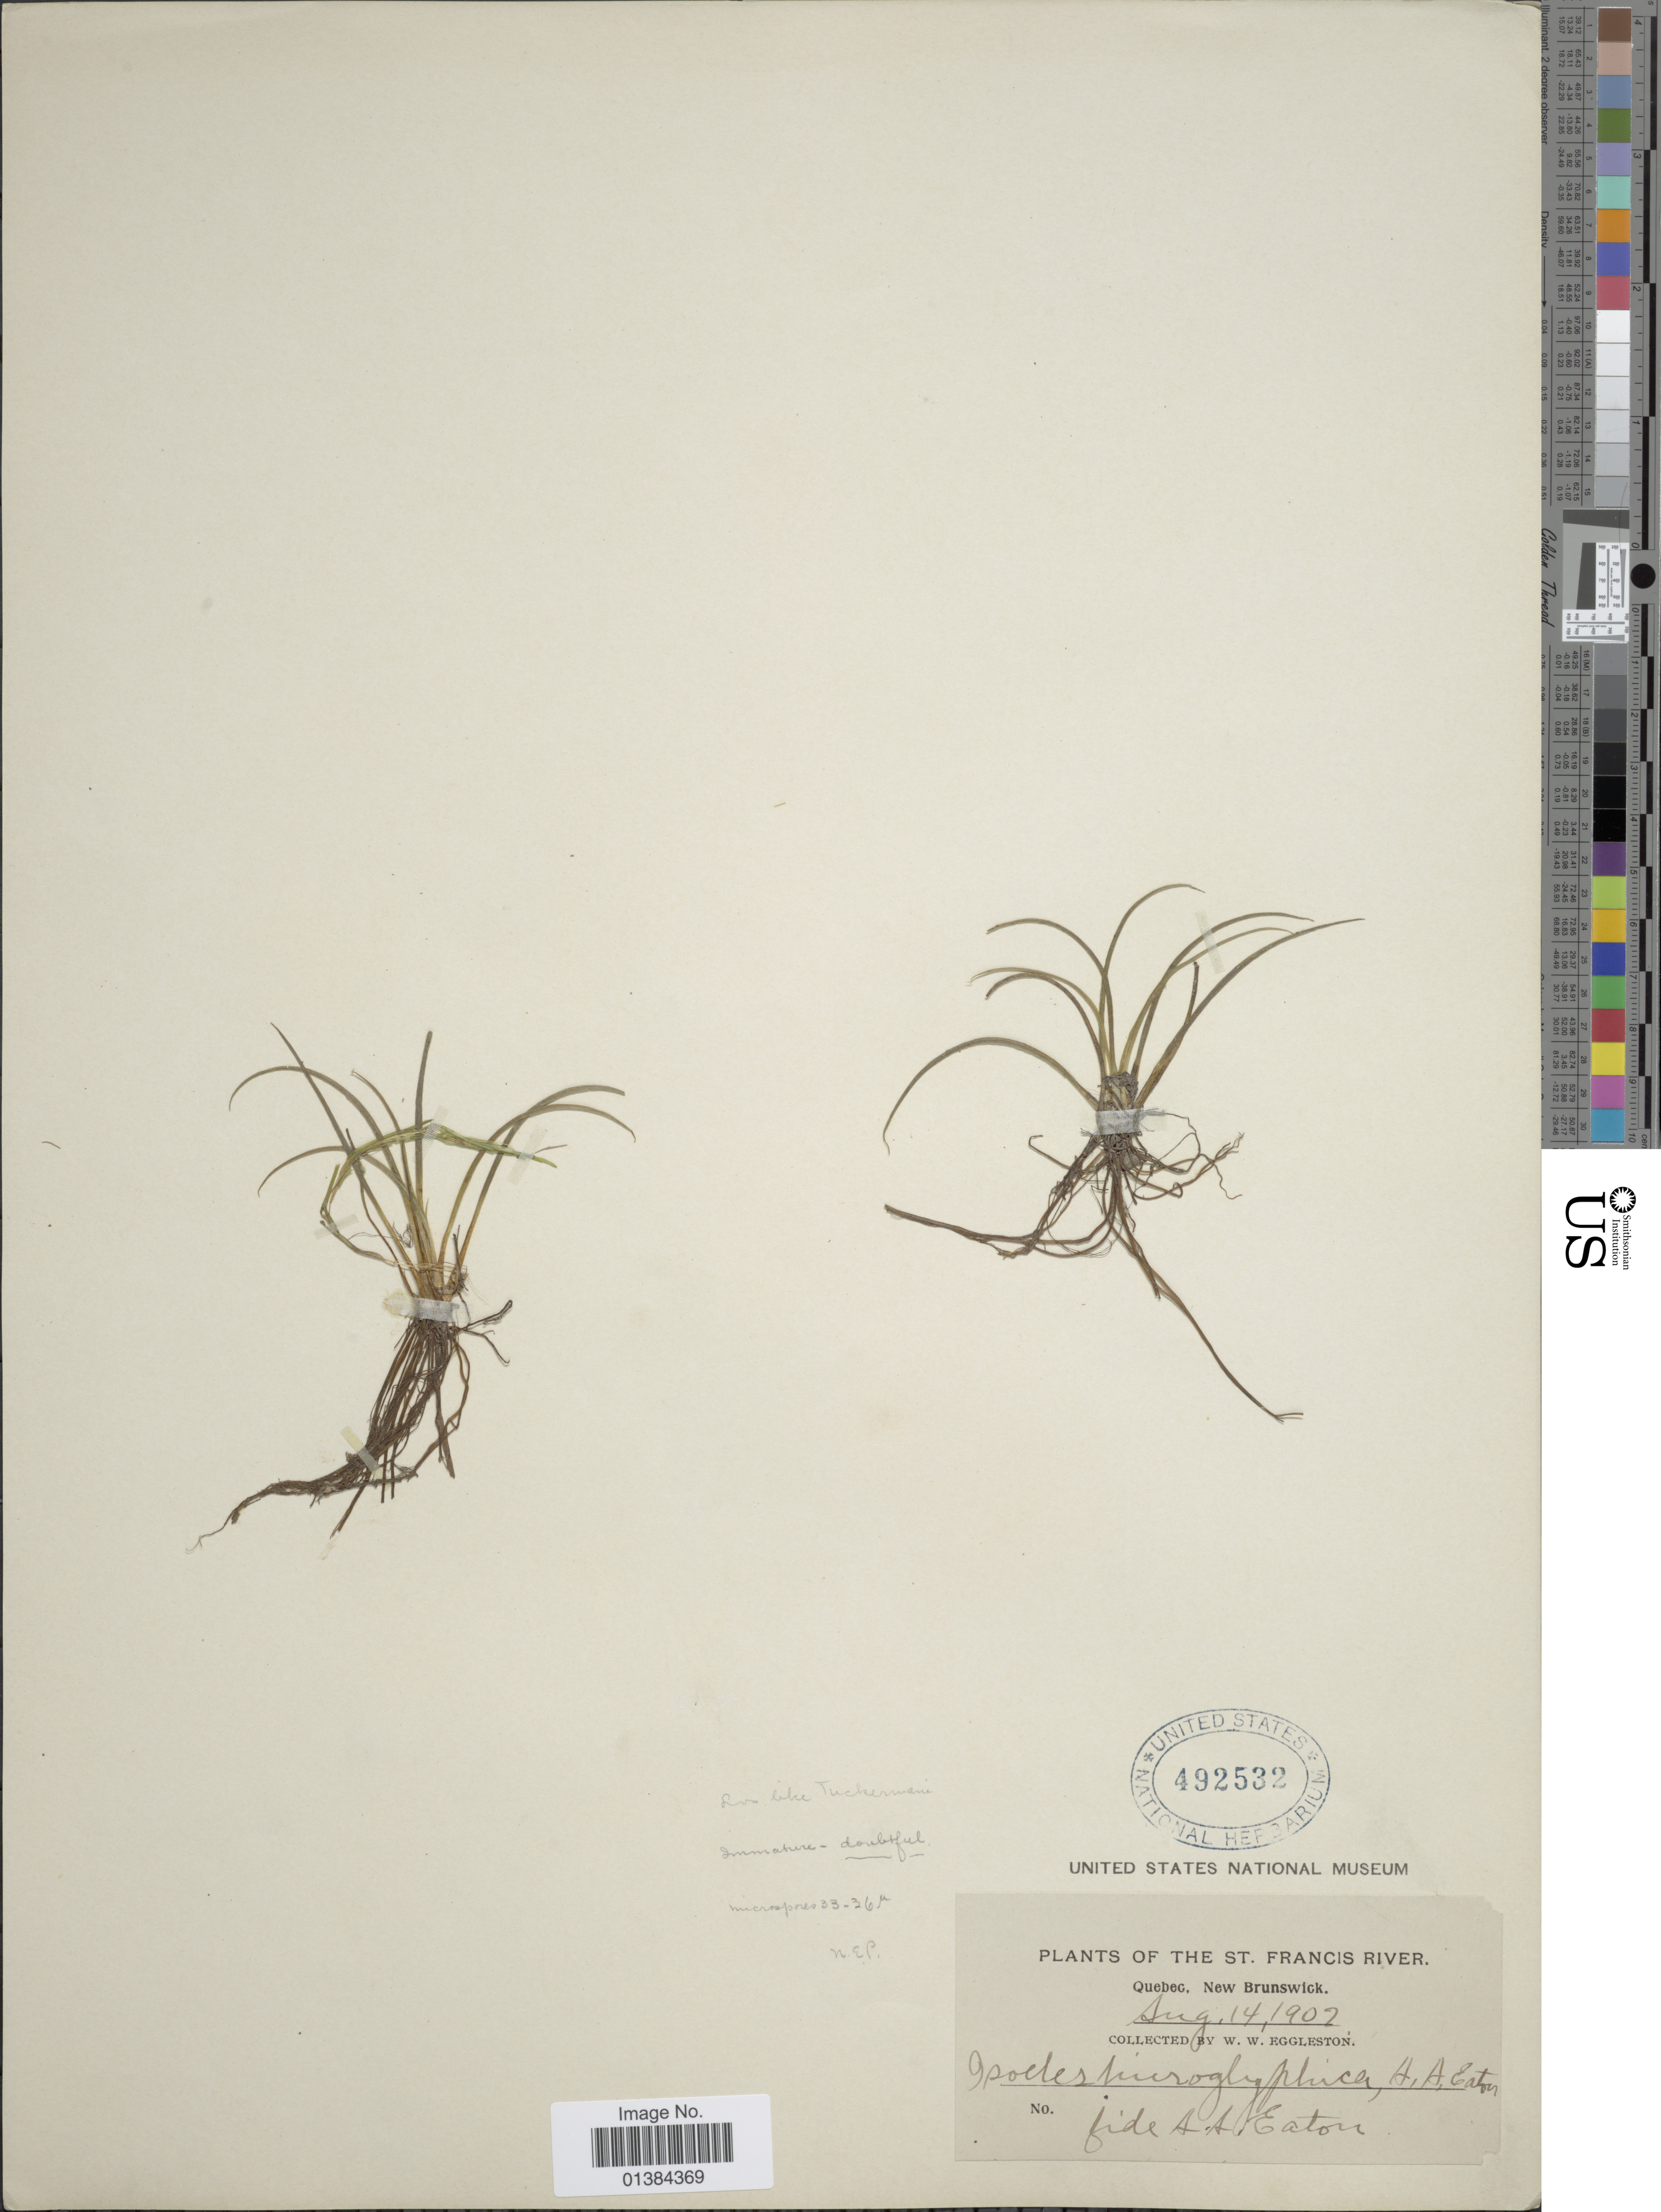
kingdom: Plantae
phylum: Tracheophyta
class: Lycopodiopsida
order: Isoetales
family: Isoetaceae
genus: Isoetes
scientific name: Isoetes sp.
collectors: W. W. Eggleston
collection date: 1902-08-14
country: Canada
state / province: New Brunswick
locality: St. Francis River.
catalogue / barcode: US 492532